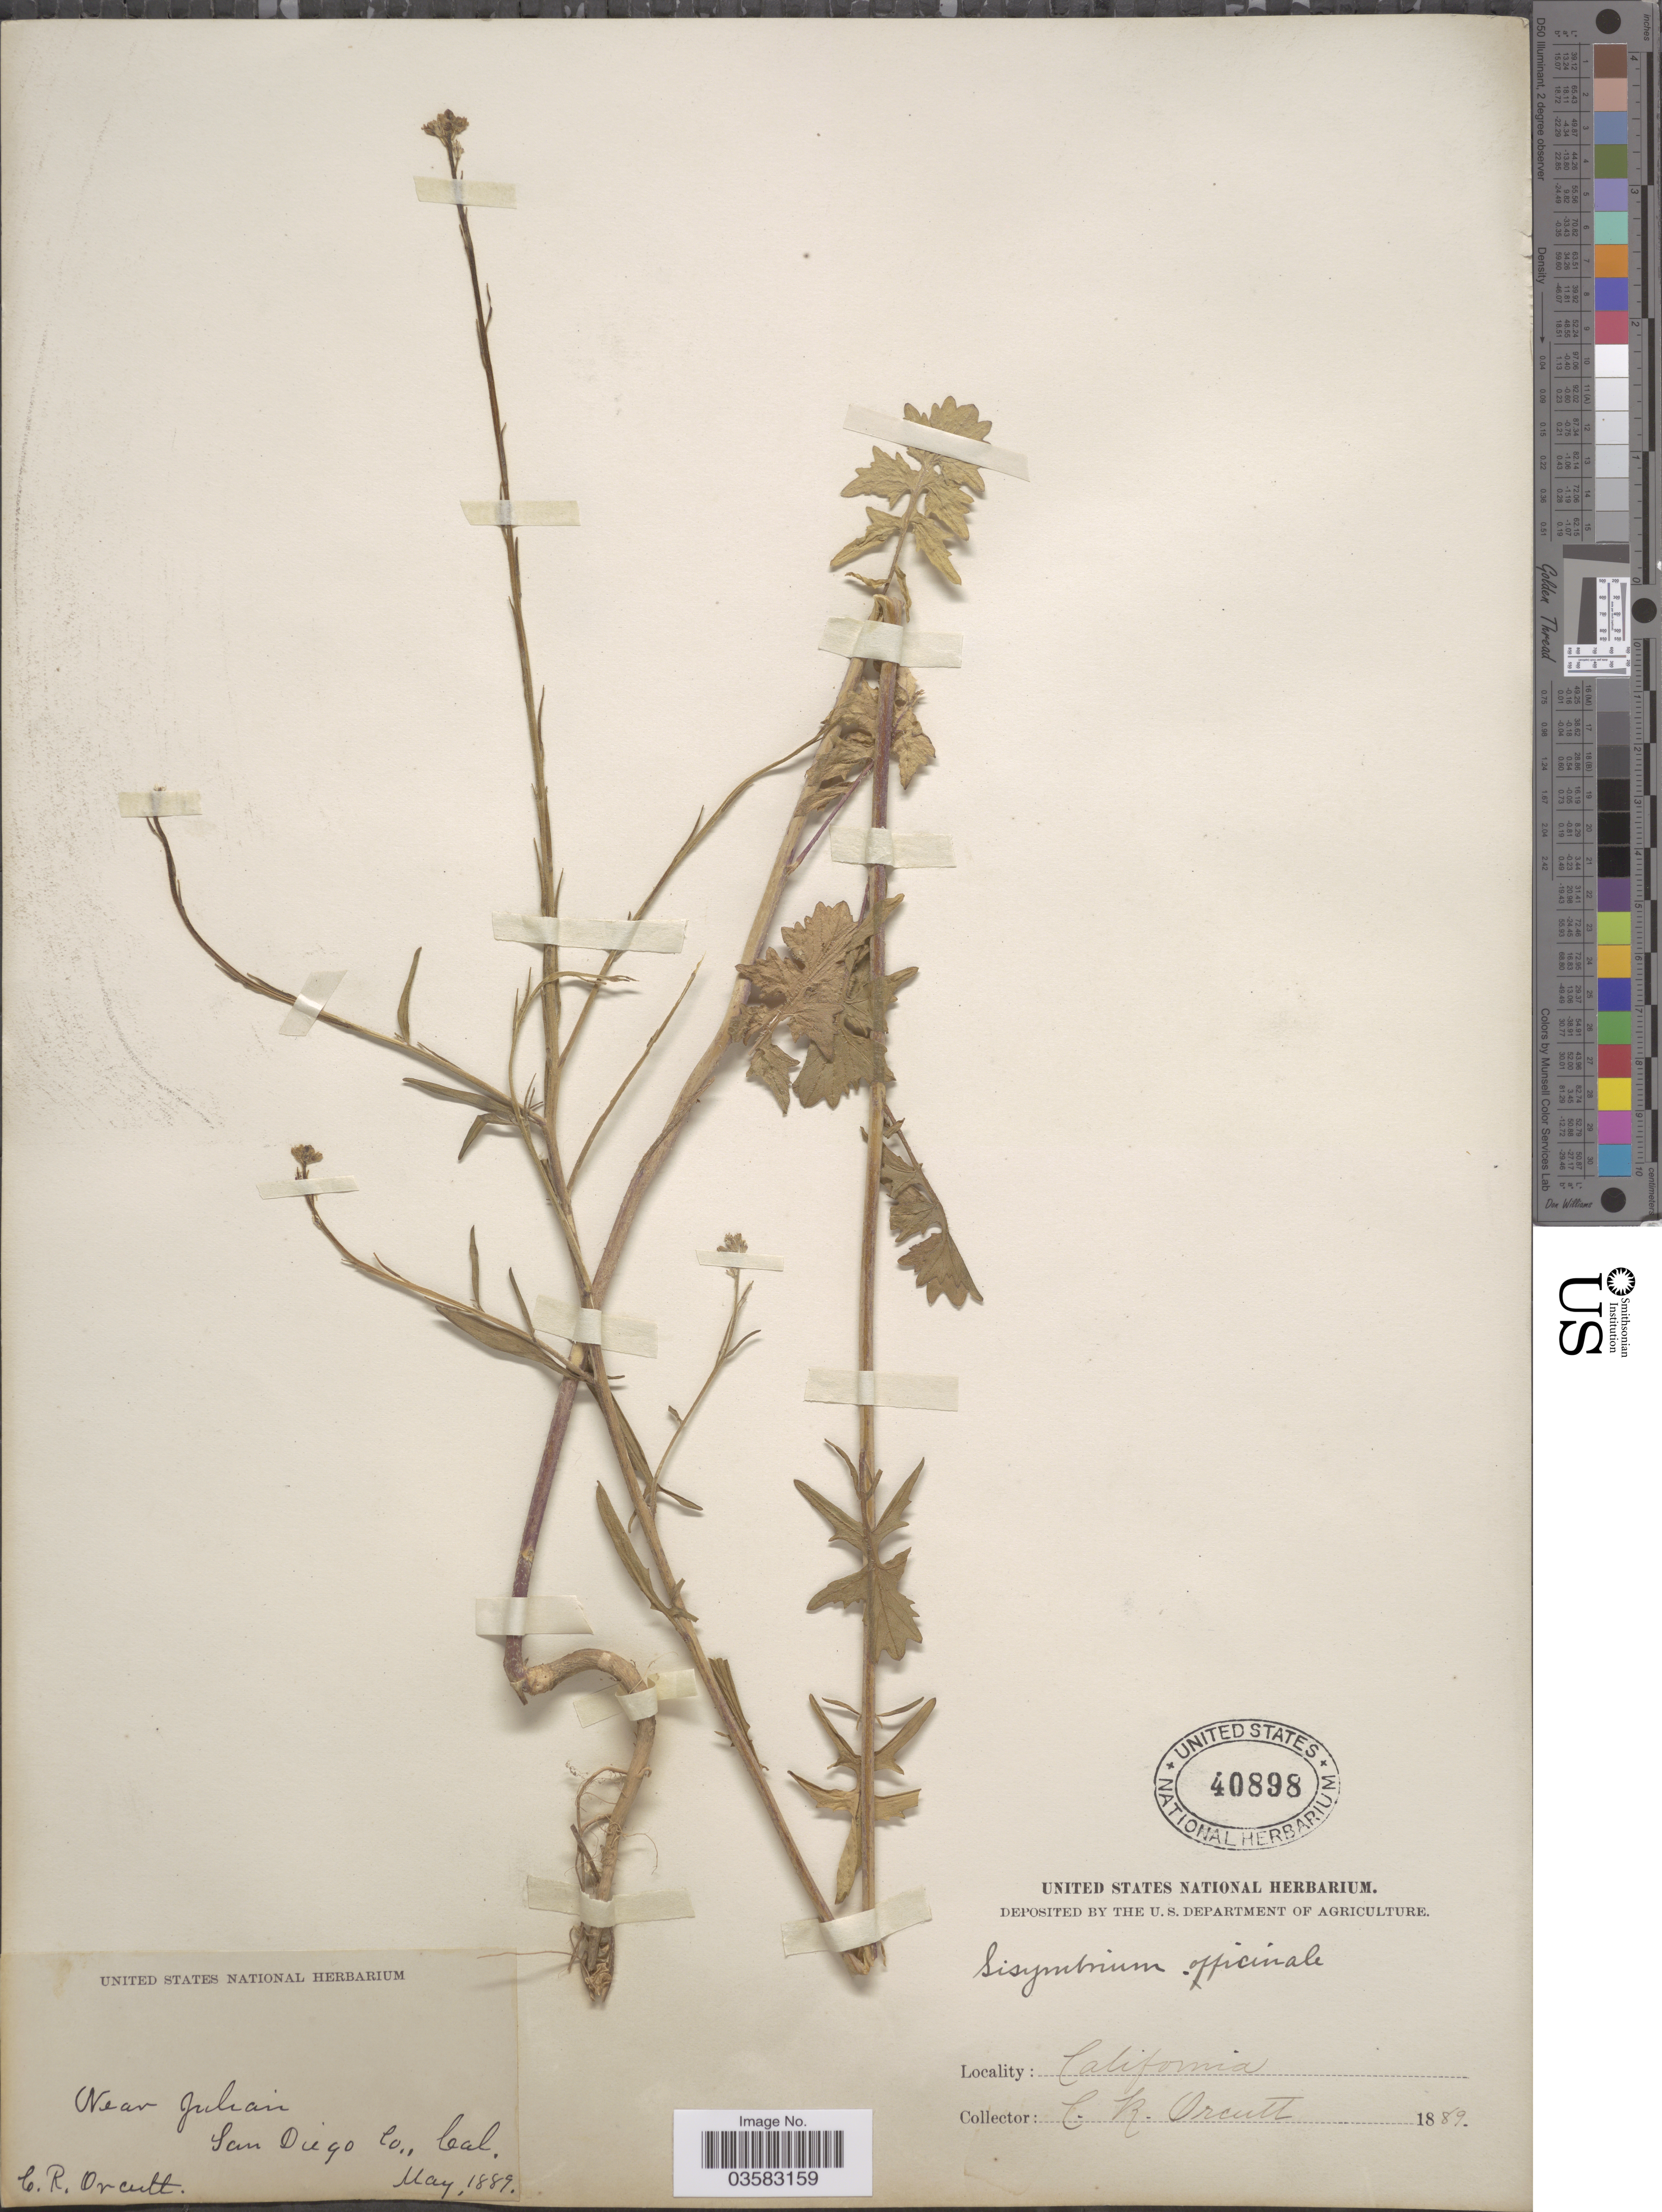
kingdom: Plantae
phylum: Tracheophyta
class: Magnoliopsida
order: Brassicales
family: Brassicaceae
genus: Sisymbrium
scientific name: Sisymbrium officinale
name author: (L.) Scop.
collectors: C. R. Orcutt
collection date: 1889-05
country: United States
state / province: California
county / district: San Diego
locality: Near Julian. San Diego Co.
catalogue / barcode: US 40898